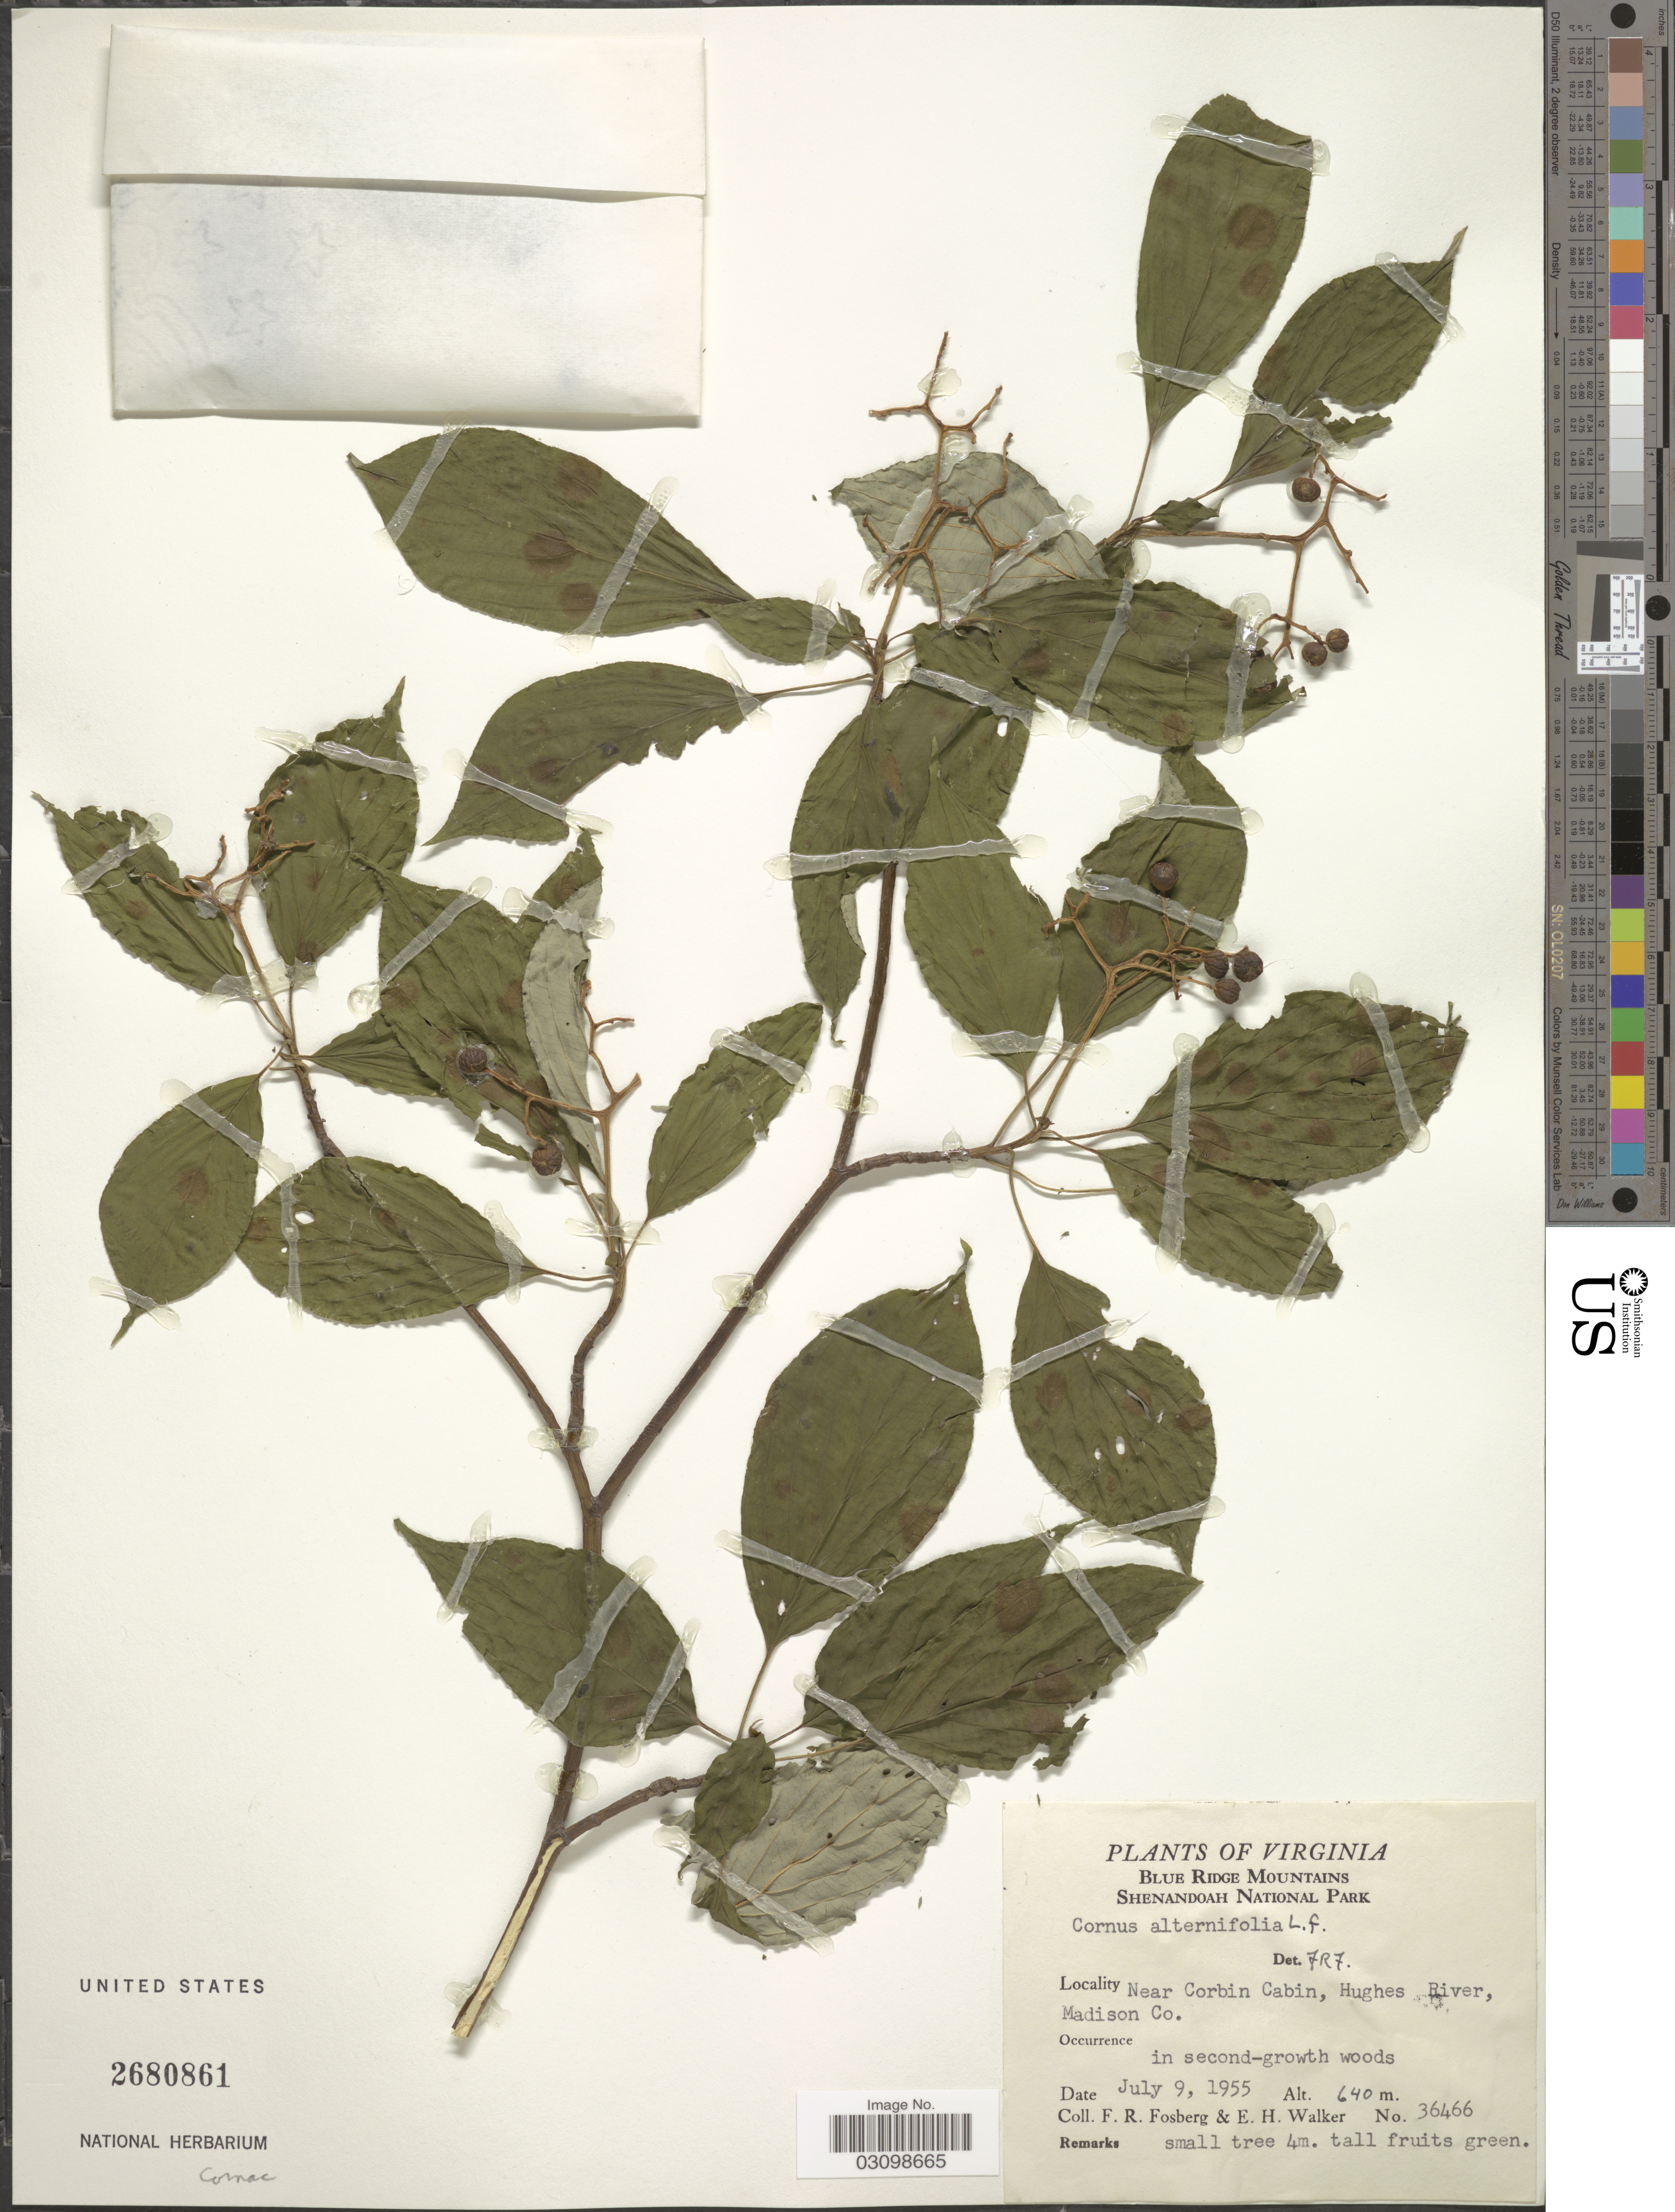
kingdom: Plantae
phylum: Tracheophyta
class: Magnoliopsida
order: Cornales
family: Cornaceae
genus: Cornus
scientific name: Cornus alternifolia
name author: L.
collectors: F. R. Fosberg & E. H. Walker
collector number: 36466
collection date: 1955-07-09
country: United States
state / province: Virginia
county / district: Madison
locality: Blue Ridge Mountains, Shenandoah National Park, Near Corbin Cabin, Hughes River, Madison Co.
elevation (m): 640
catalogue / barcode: US 2680861